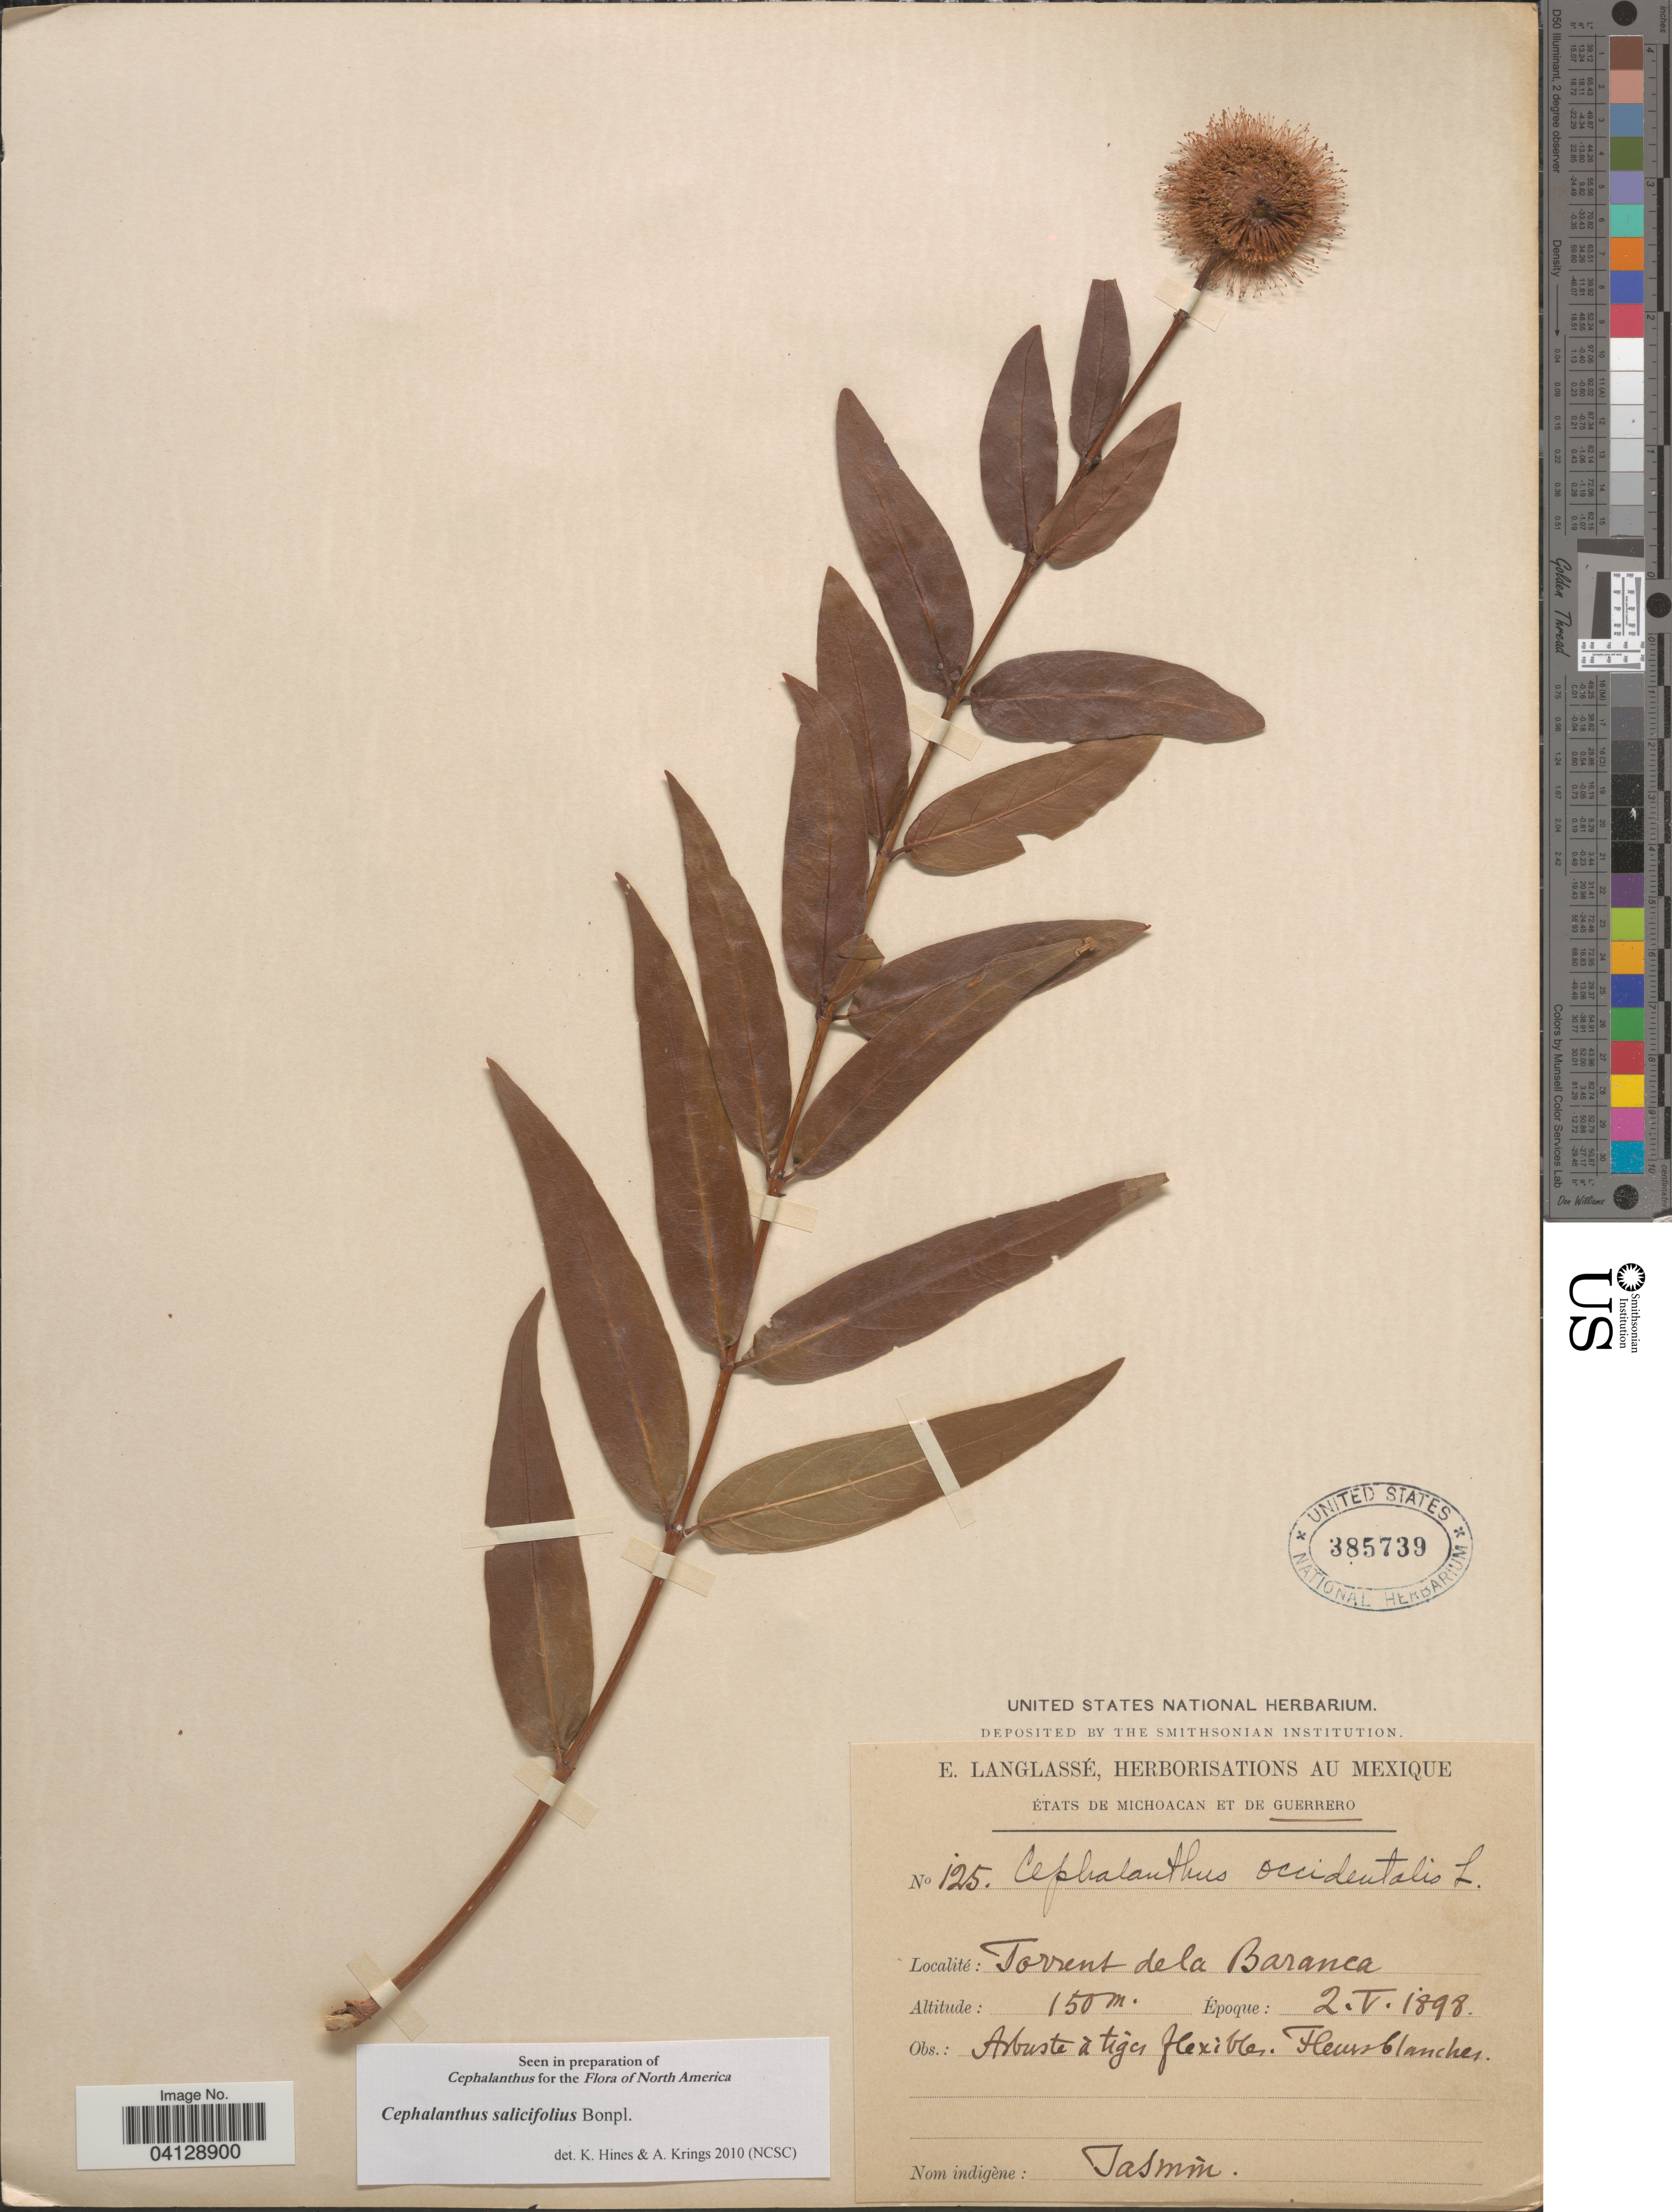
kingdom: Plantae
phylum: Tracheophyta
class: Magnoliopsida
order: Gentianales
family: Rubiaceae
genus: Cephalanthus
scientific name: Cephalanthus salicifolius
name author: Bonpl.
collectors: E. Langlassé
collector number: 125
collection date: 1898-05-02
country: Mexico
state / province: Guerrero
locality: Torrent de la Baranca.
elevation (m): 150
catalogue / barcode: US 385739